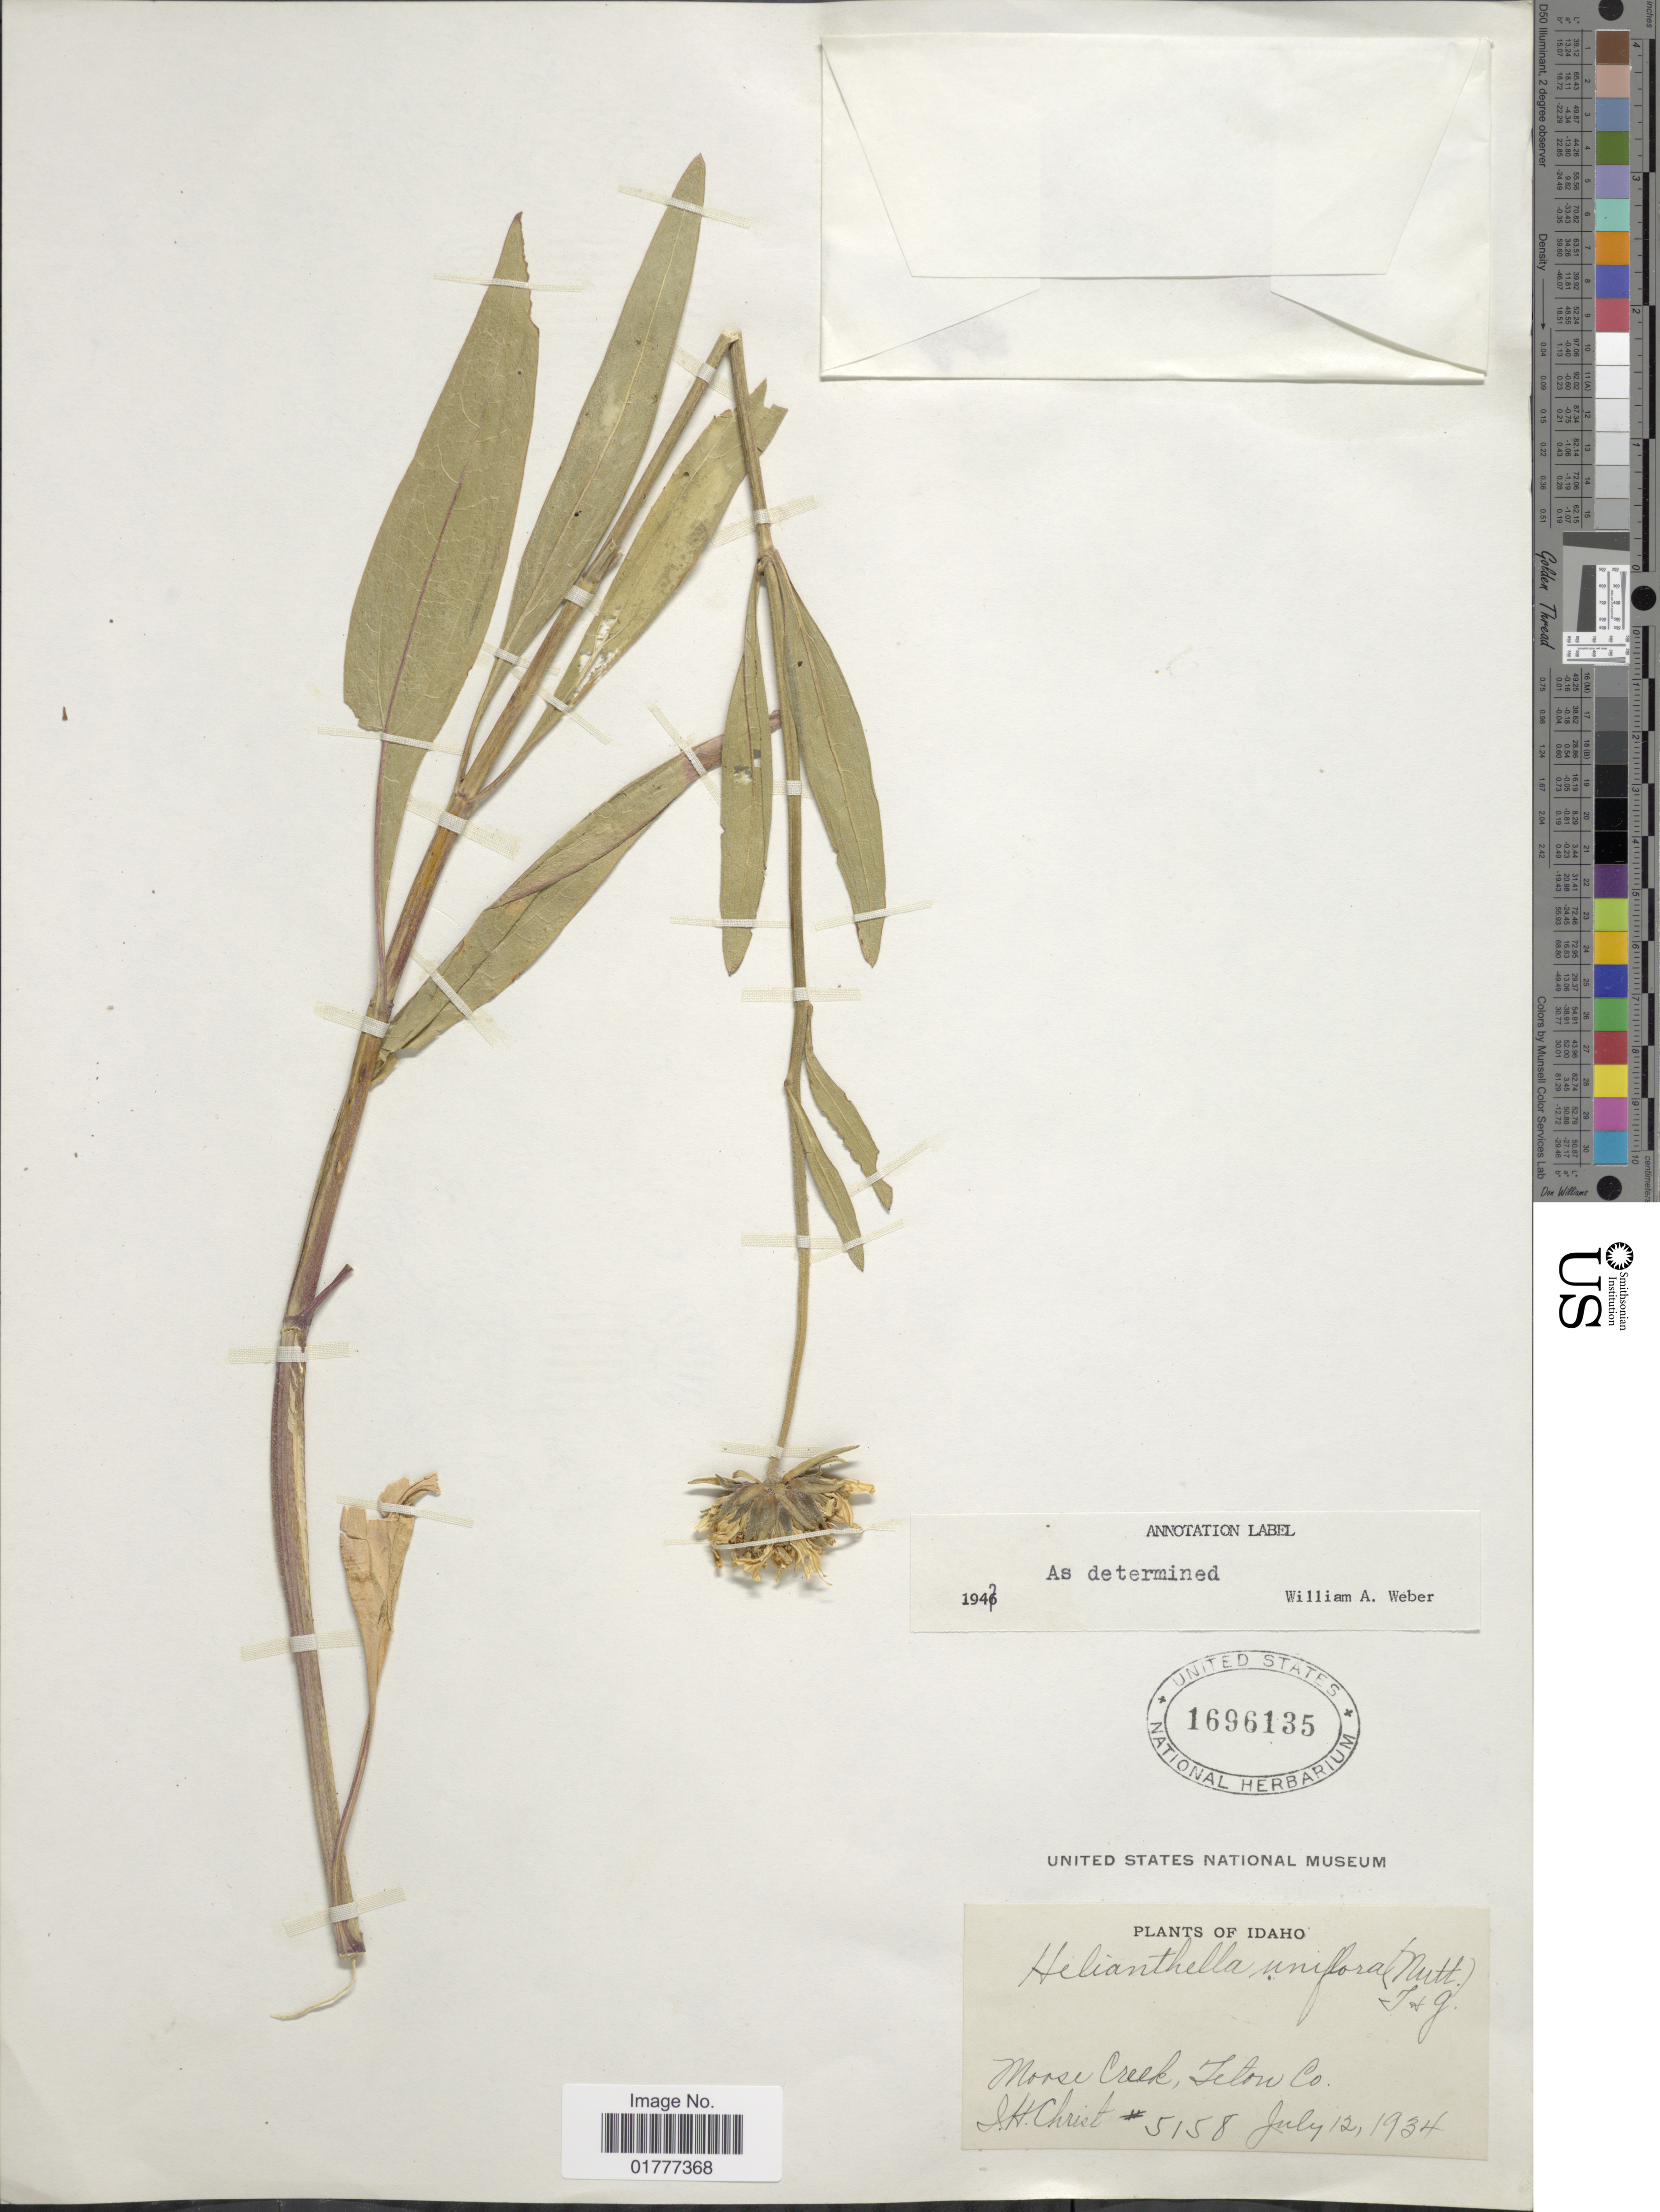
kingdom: Plantae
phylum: Tracheophyta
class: Magnoliopsida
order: Asterales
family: Asteraceae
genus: Helianthella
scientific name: Helianthella uniflora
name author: Torr. & A. Gray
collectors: J. H. Christ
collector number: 5158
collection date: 1934-07-12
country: United States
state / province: Idaho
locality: Moose Creek, Teton Co.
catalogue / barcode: US 1696135